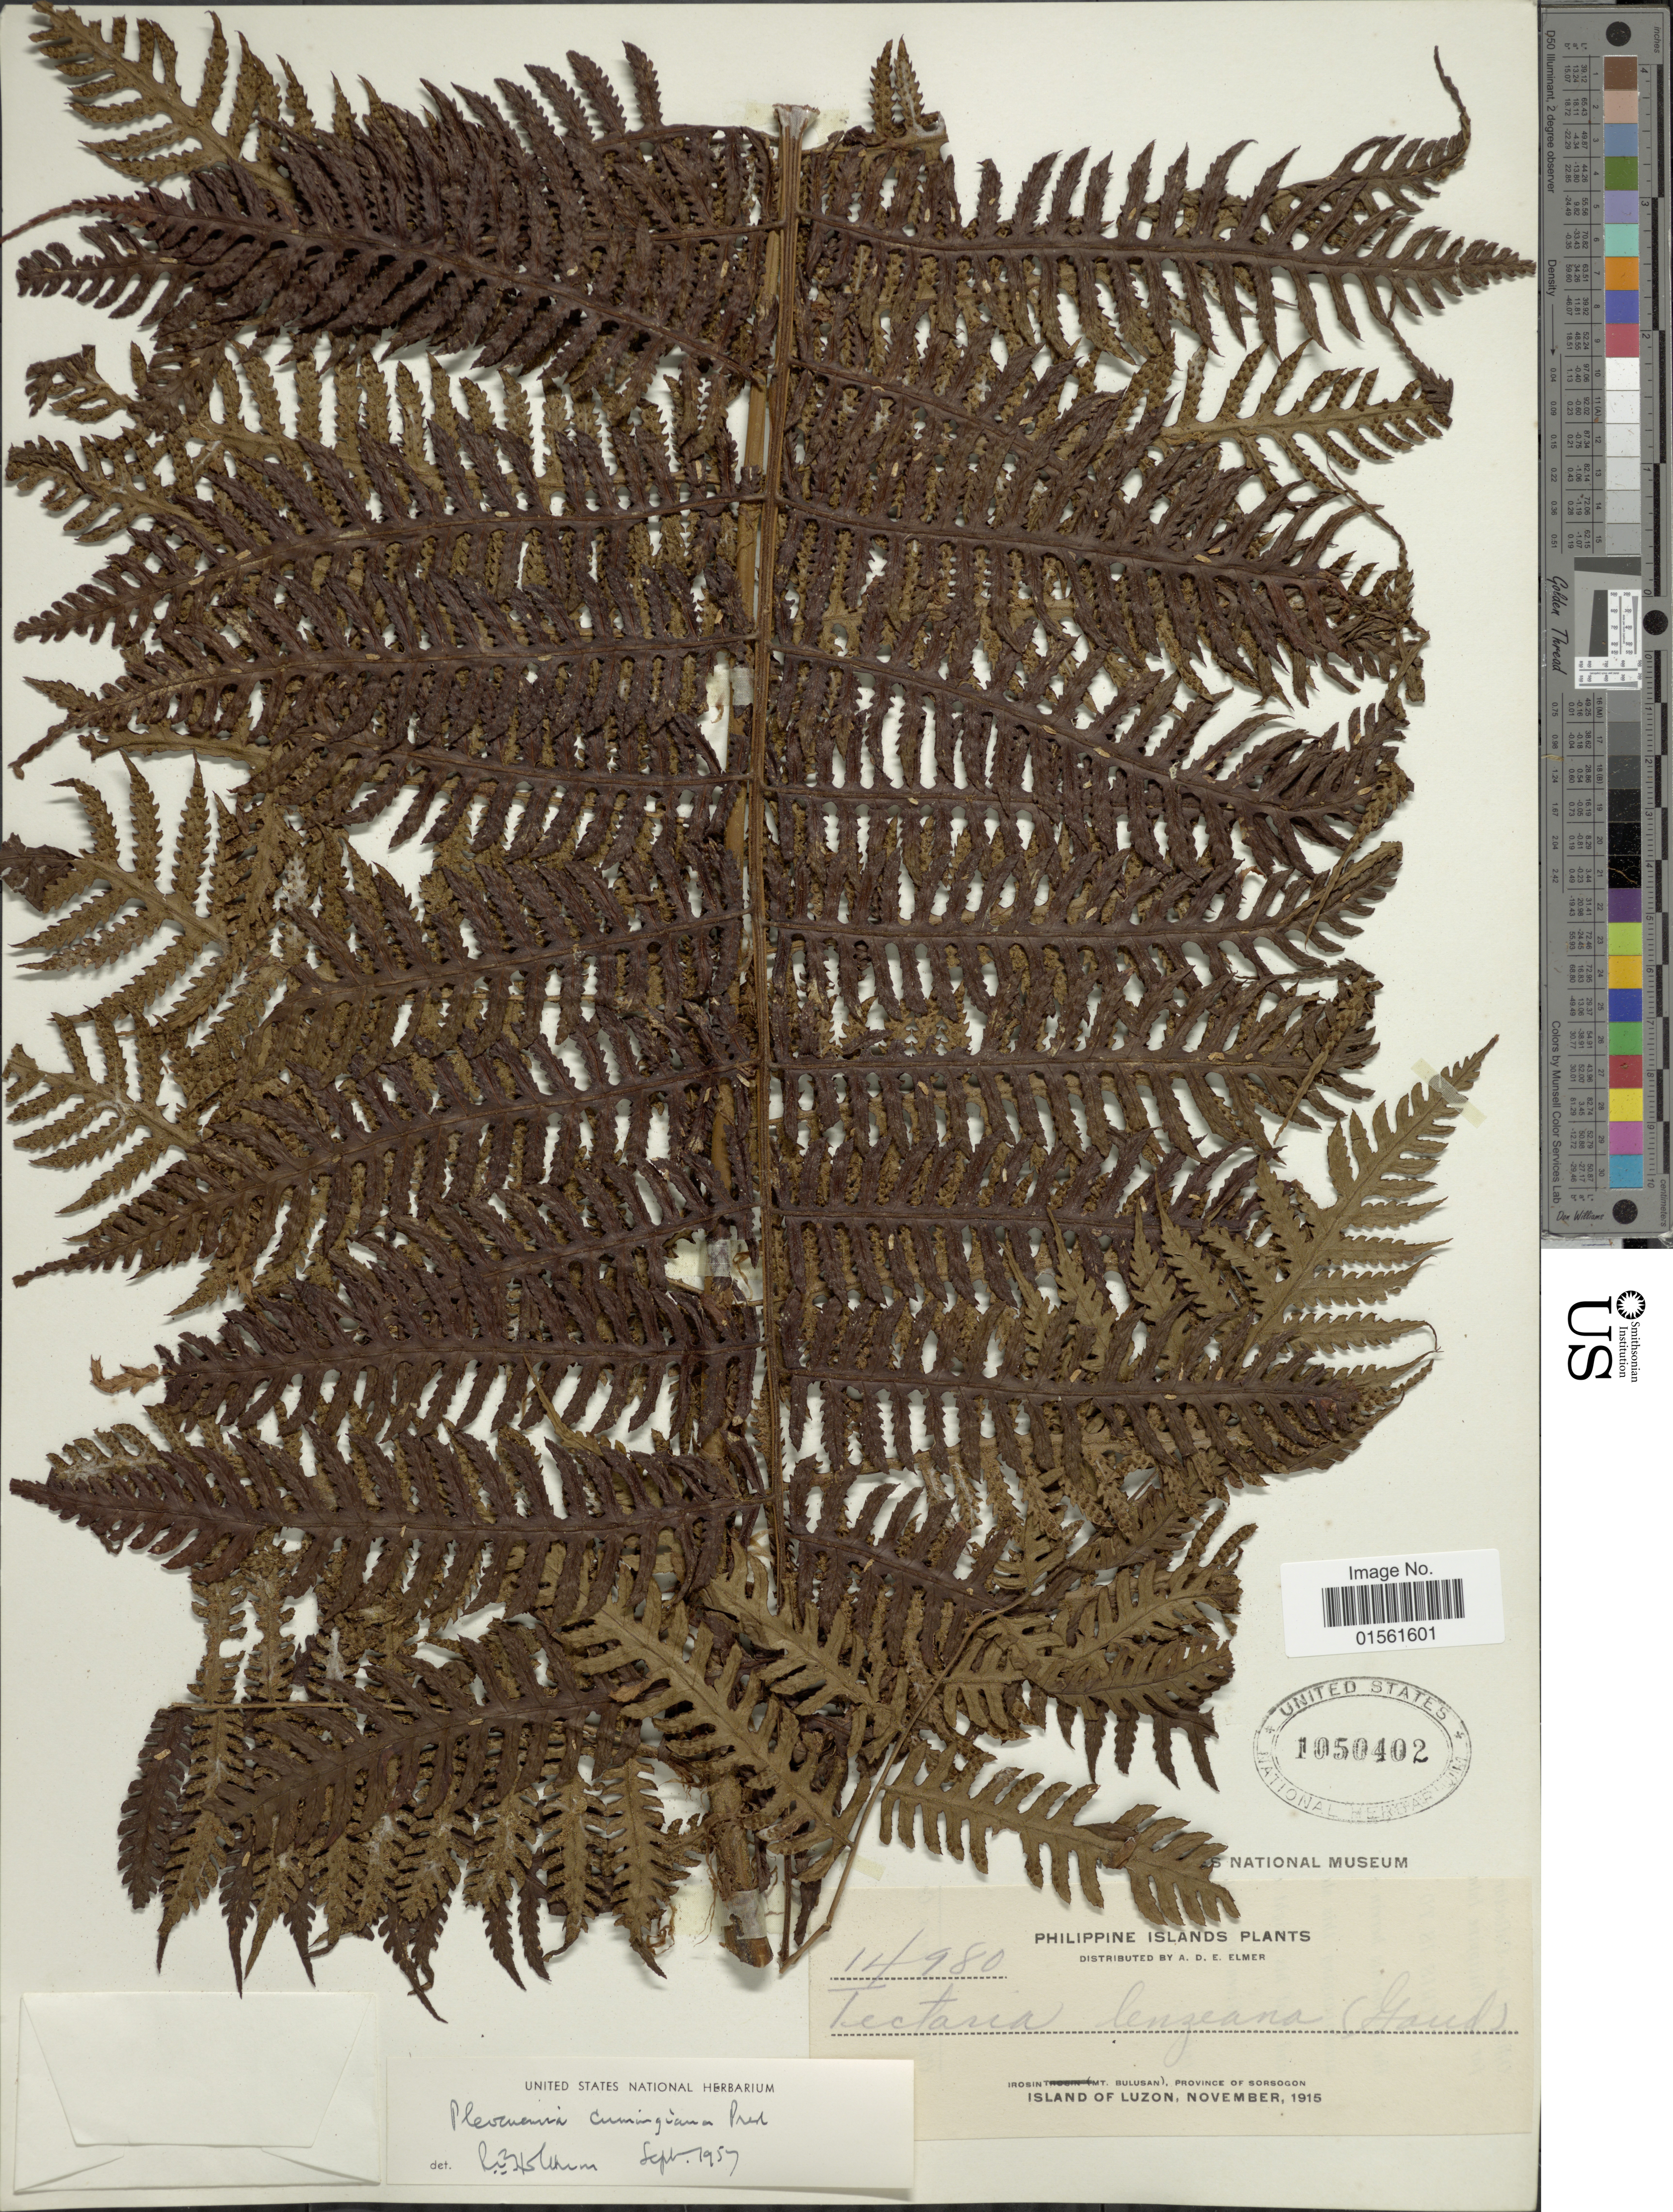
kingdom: Plantae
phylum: Tracheophyta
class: Polypodiopsida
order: Polypodiales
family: Dryopteridaceae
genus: Pleocnemia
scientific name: Pleocnemia cumingiana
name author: C. Presl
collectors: A. D. E. Elmer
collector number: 14980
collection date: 1915-11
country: Philippines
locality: Irosin (Mt. Bulusan), Province of Sorsogon. Island of Luzon.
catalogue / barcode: US 1050402